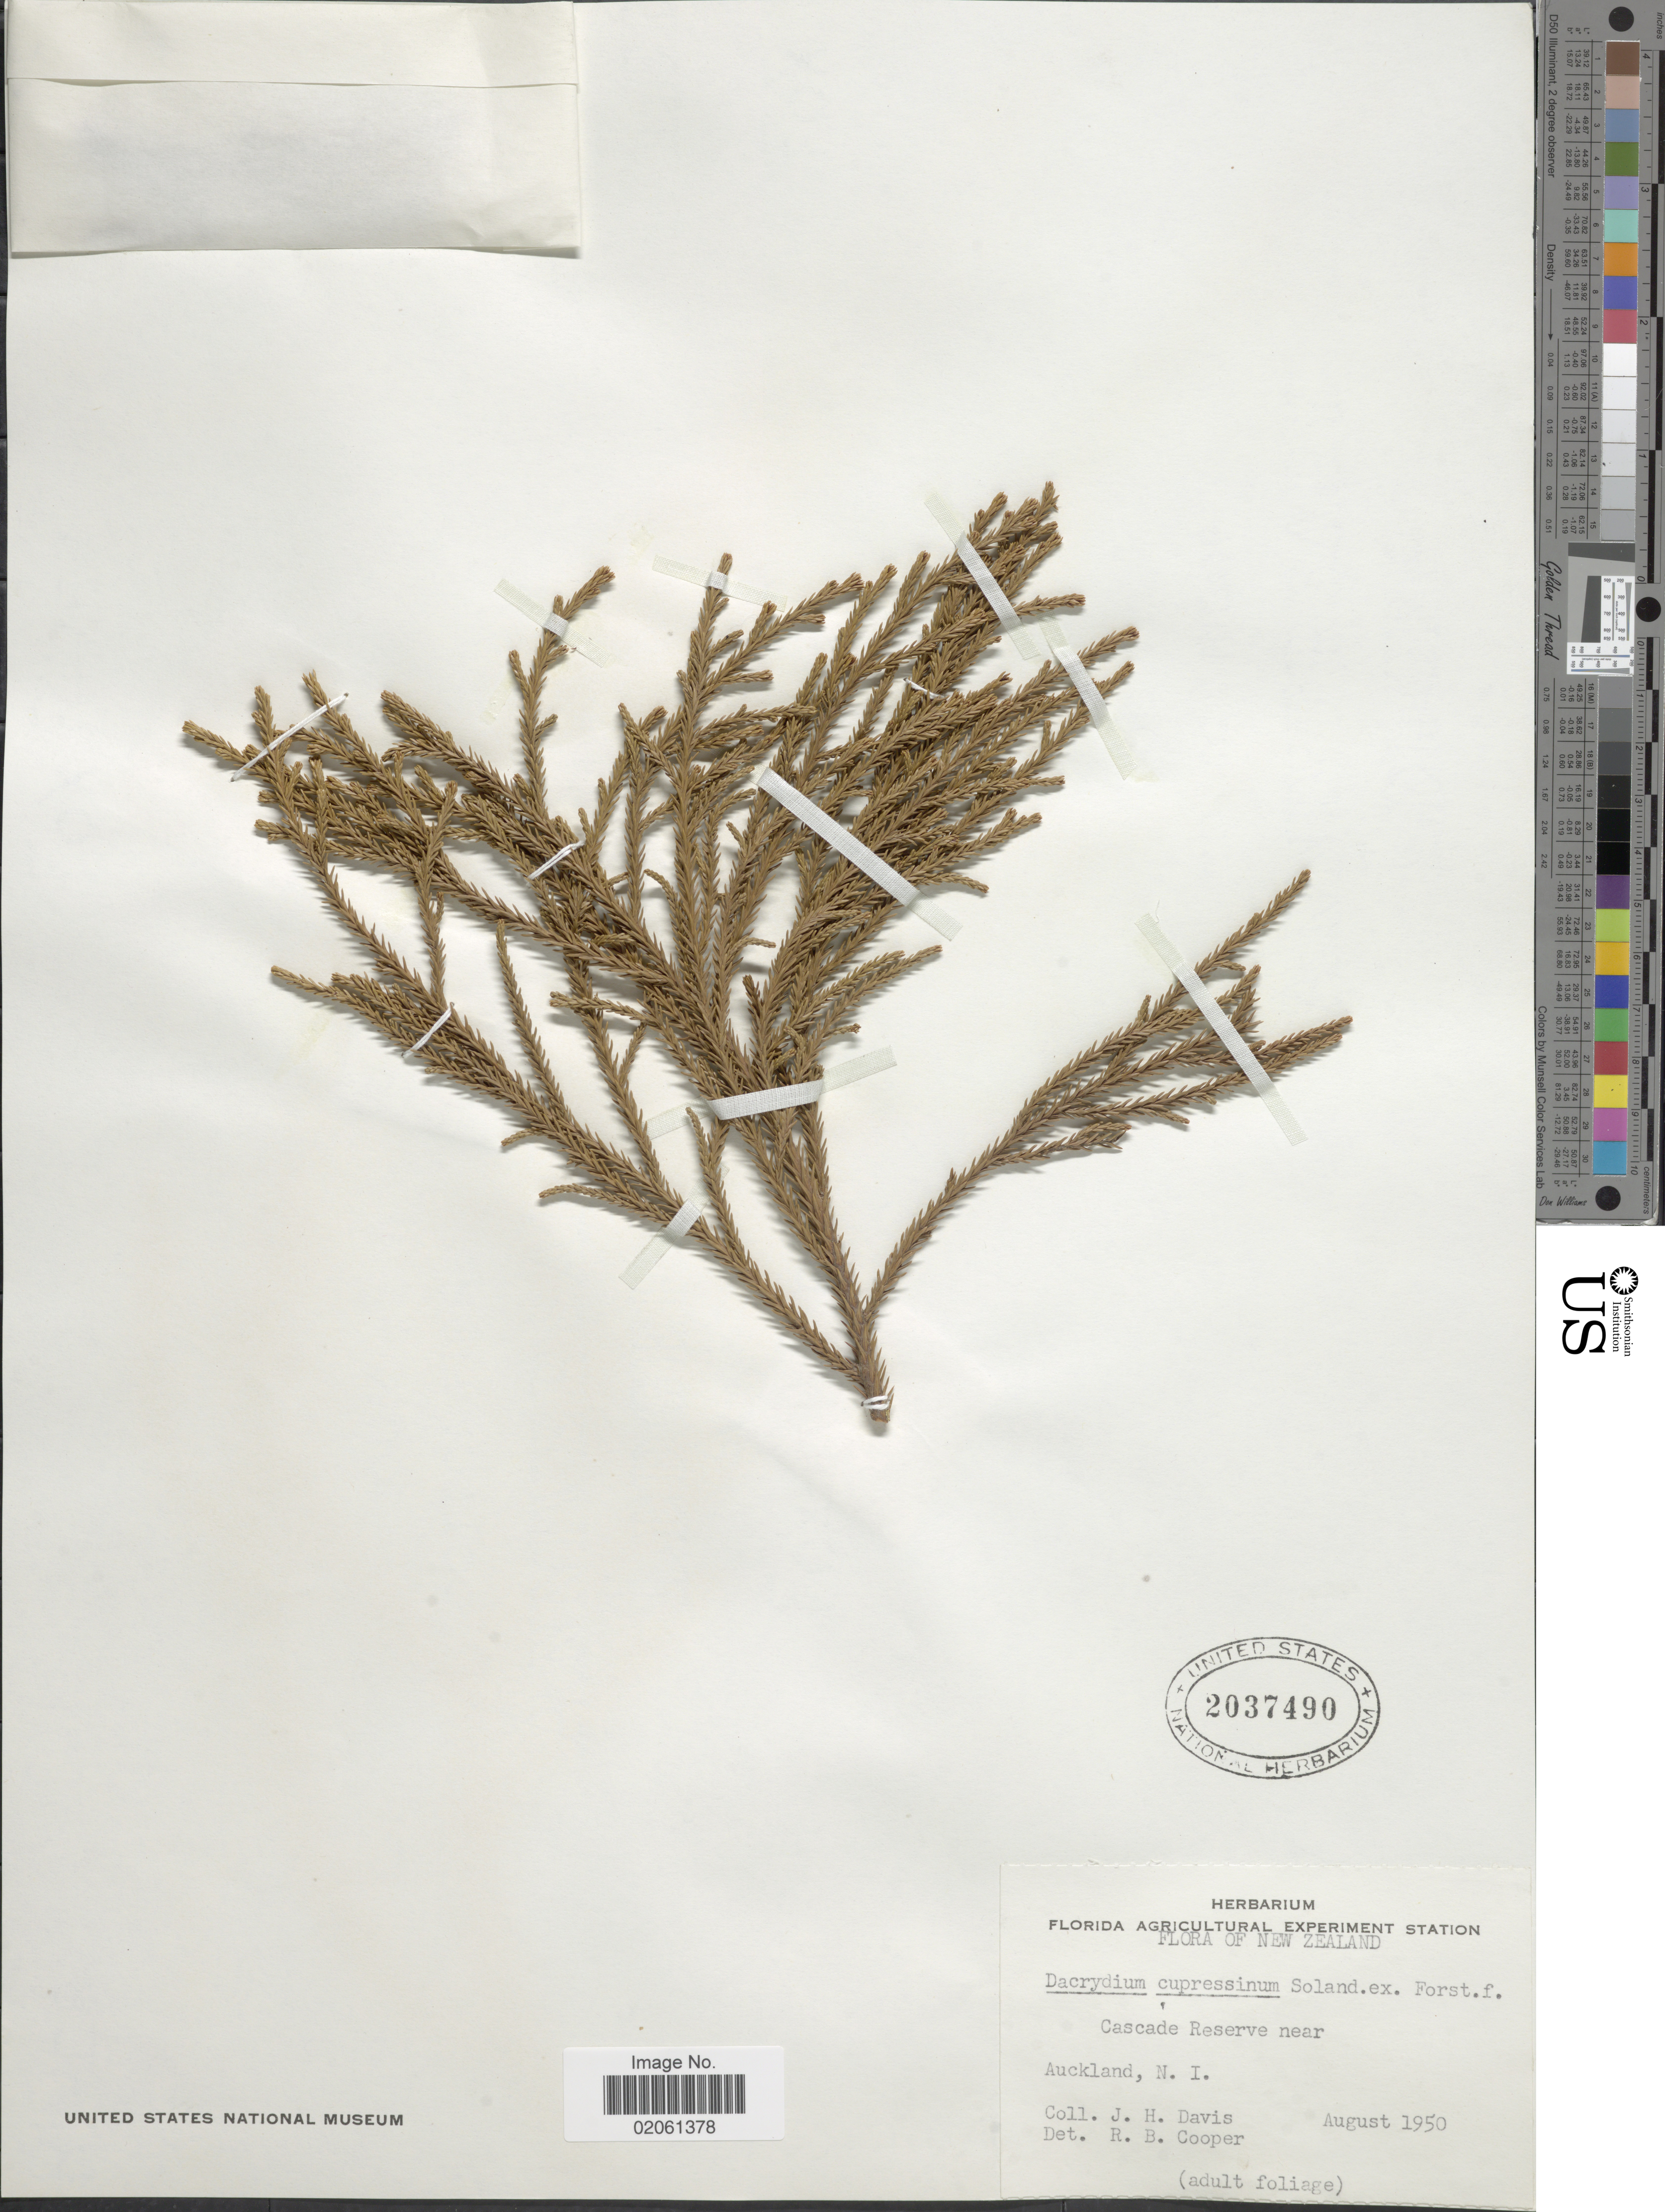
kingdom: Plantae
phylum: Tracheophyta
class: Pinopsida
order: Pinales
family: Podocarpaceae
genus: Dacrydium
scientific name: Dacrydium cupressinum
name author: Sol. ex G. Forst.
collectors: J. Davis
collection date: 1950-08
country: New Zealand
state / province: Auckland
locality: Cascade Reserve near Auckland, N. I.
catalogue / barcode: US 2037490